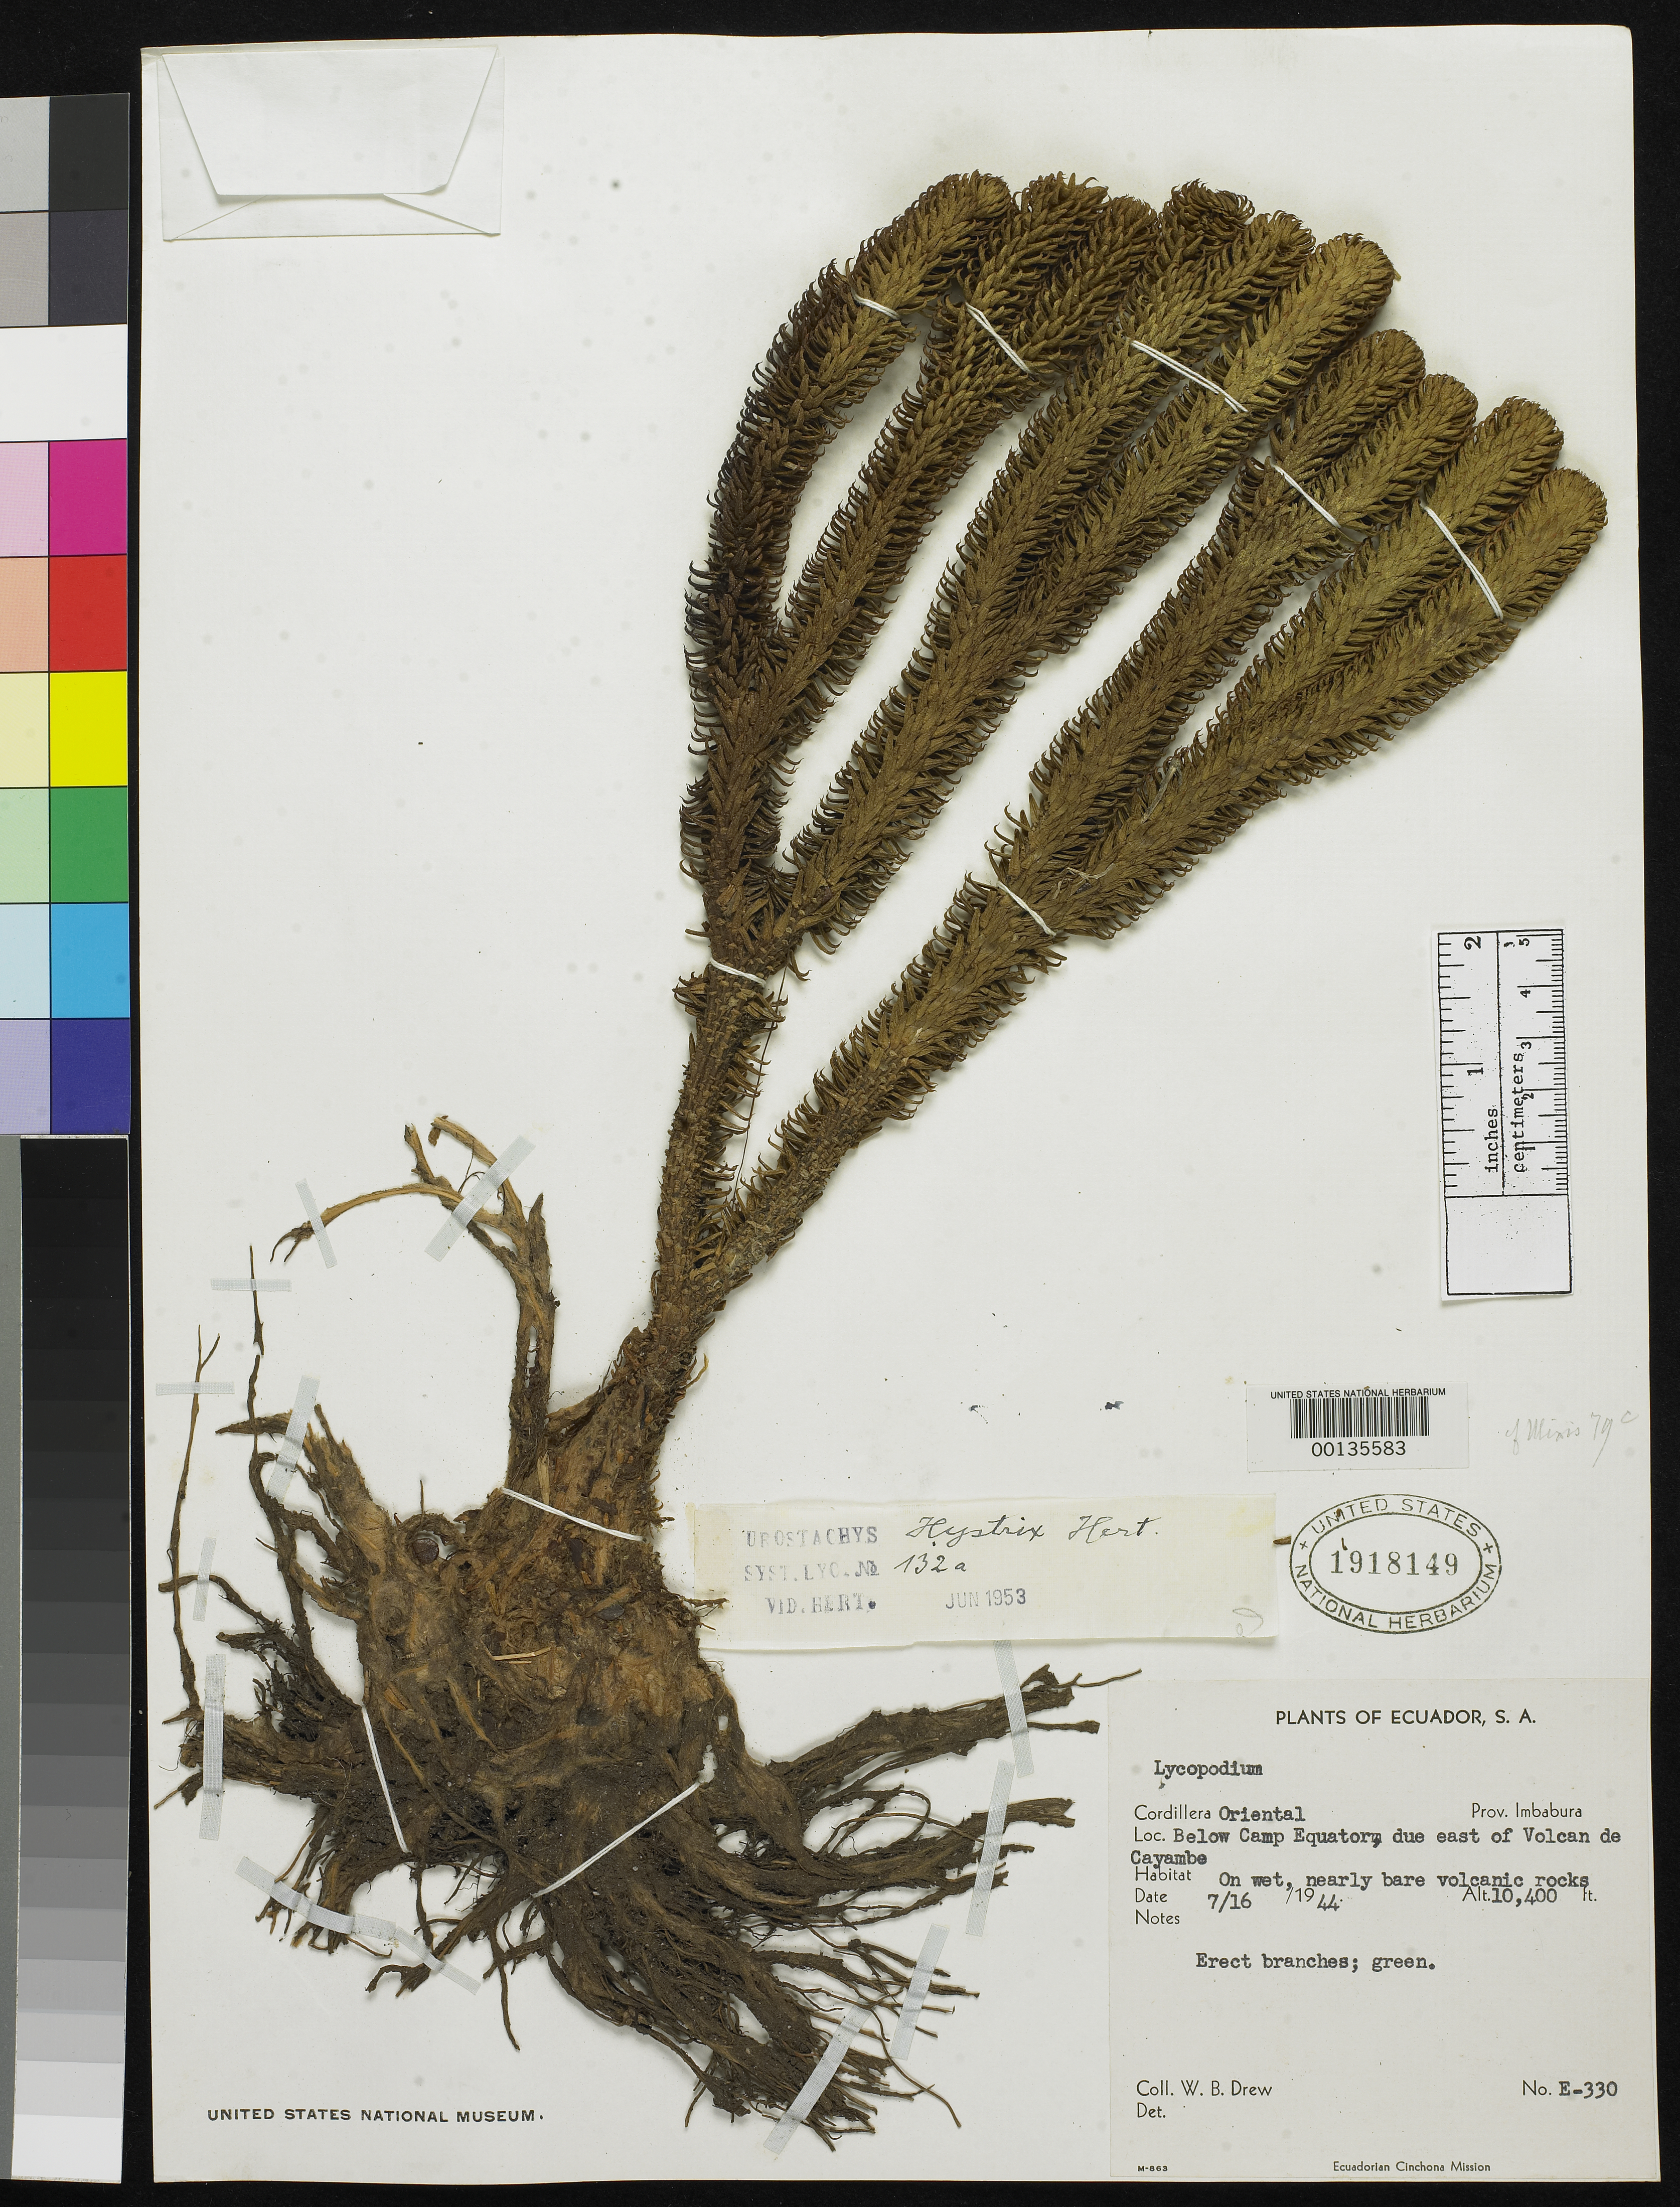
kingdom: Plantae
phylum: Tracheophyta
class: Lycopodiopsida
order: Lycopodiales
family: Lycopodiaceae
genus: Urostachys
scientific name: Urostachys hystrix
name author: Herter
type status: Holotype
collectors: W. B. Drew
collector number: E-330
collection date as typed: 16 Jul 1944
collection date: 1944-07-16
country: Ecuador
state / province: Imbabura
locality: E of Volcan de Cayambe, below Camp Equator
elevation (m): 3170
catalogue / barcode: US 1918149